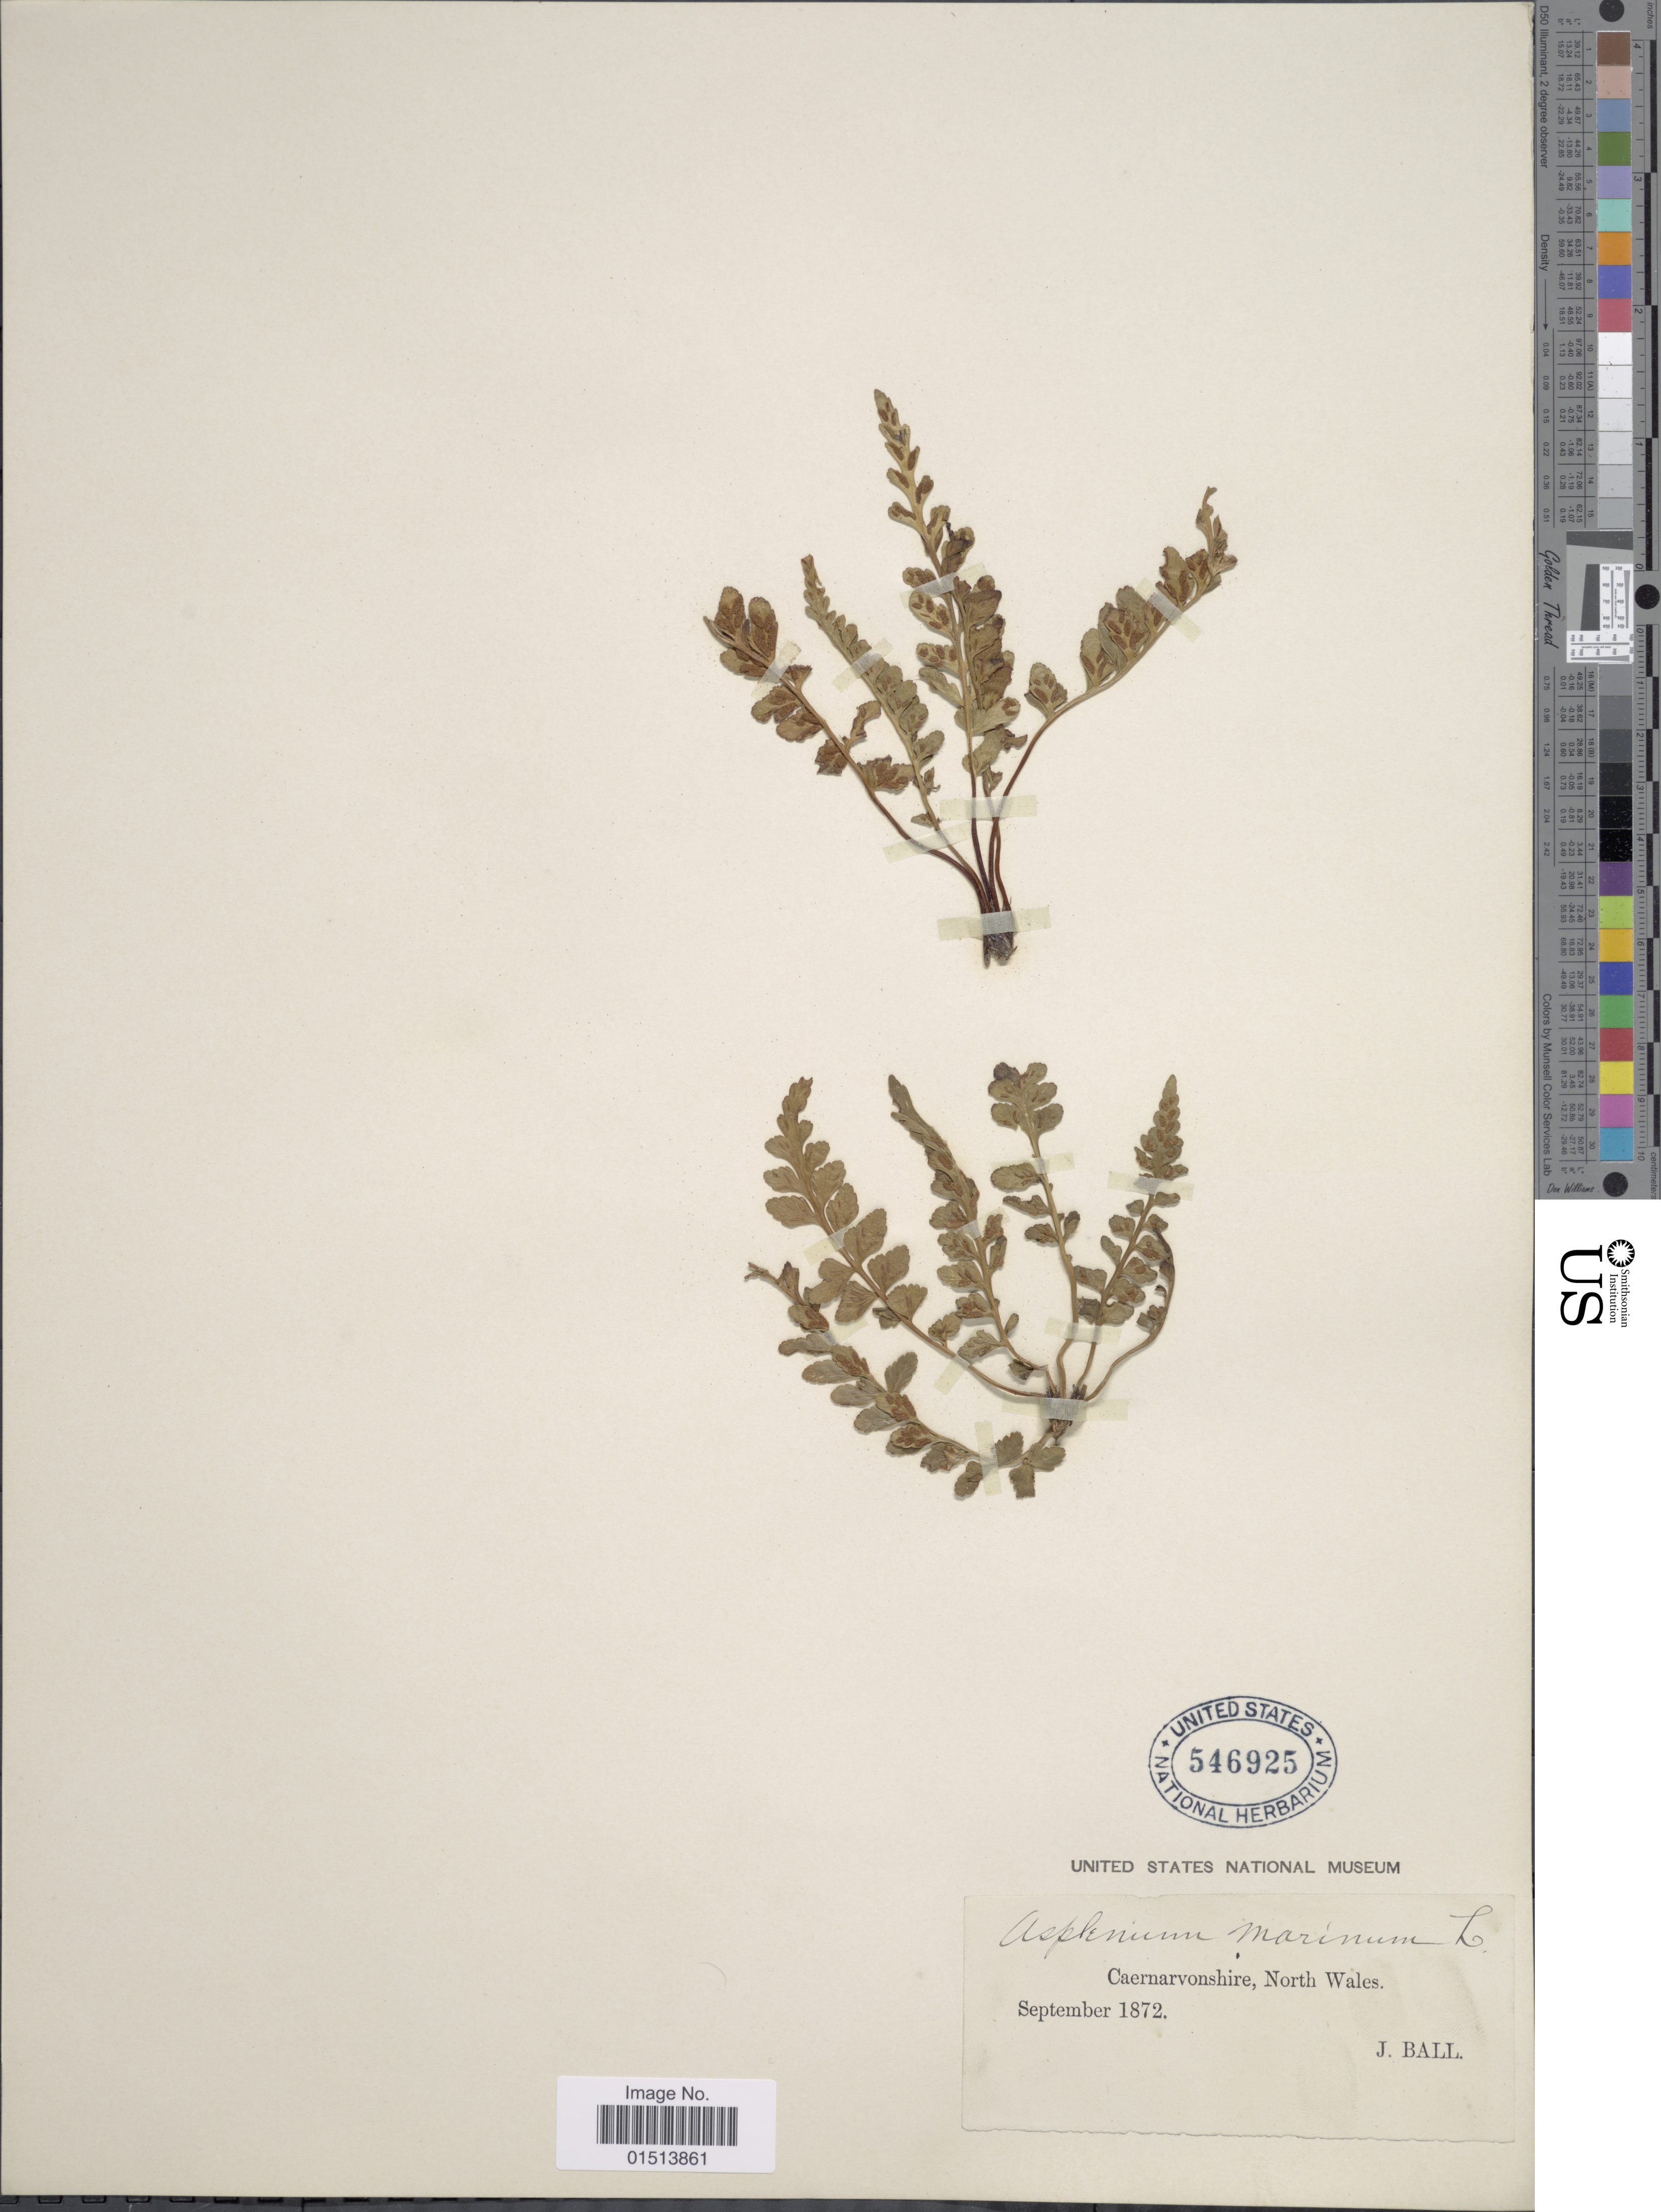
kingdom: Plantae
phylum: Tracheophyta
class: Polypodiopsida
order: Polypodiales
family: Aspleniaceae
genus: Asplenium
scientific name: Asplenium marinum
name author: L.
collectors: J. Ball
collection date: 1872-09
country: United Kingdom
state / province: Wales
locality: Caernarvonshire, North Wales.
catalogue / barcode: US 546925